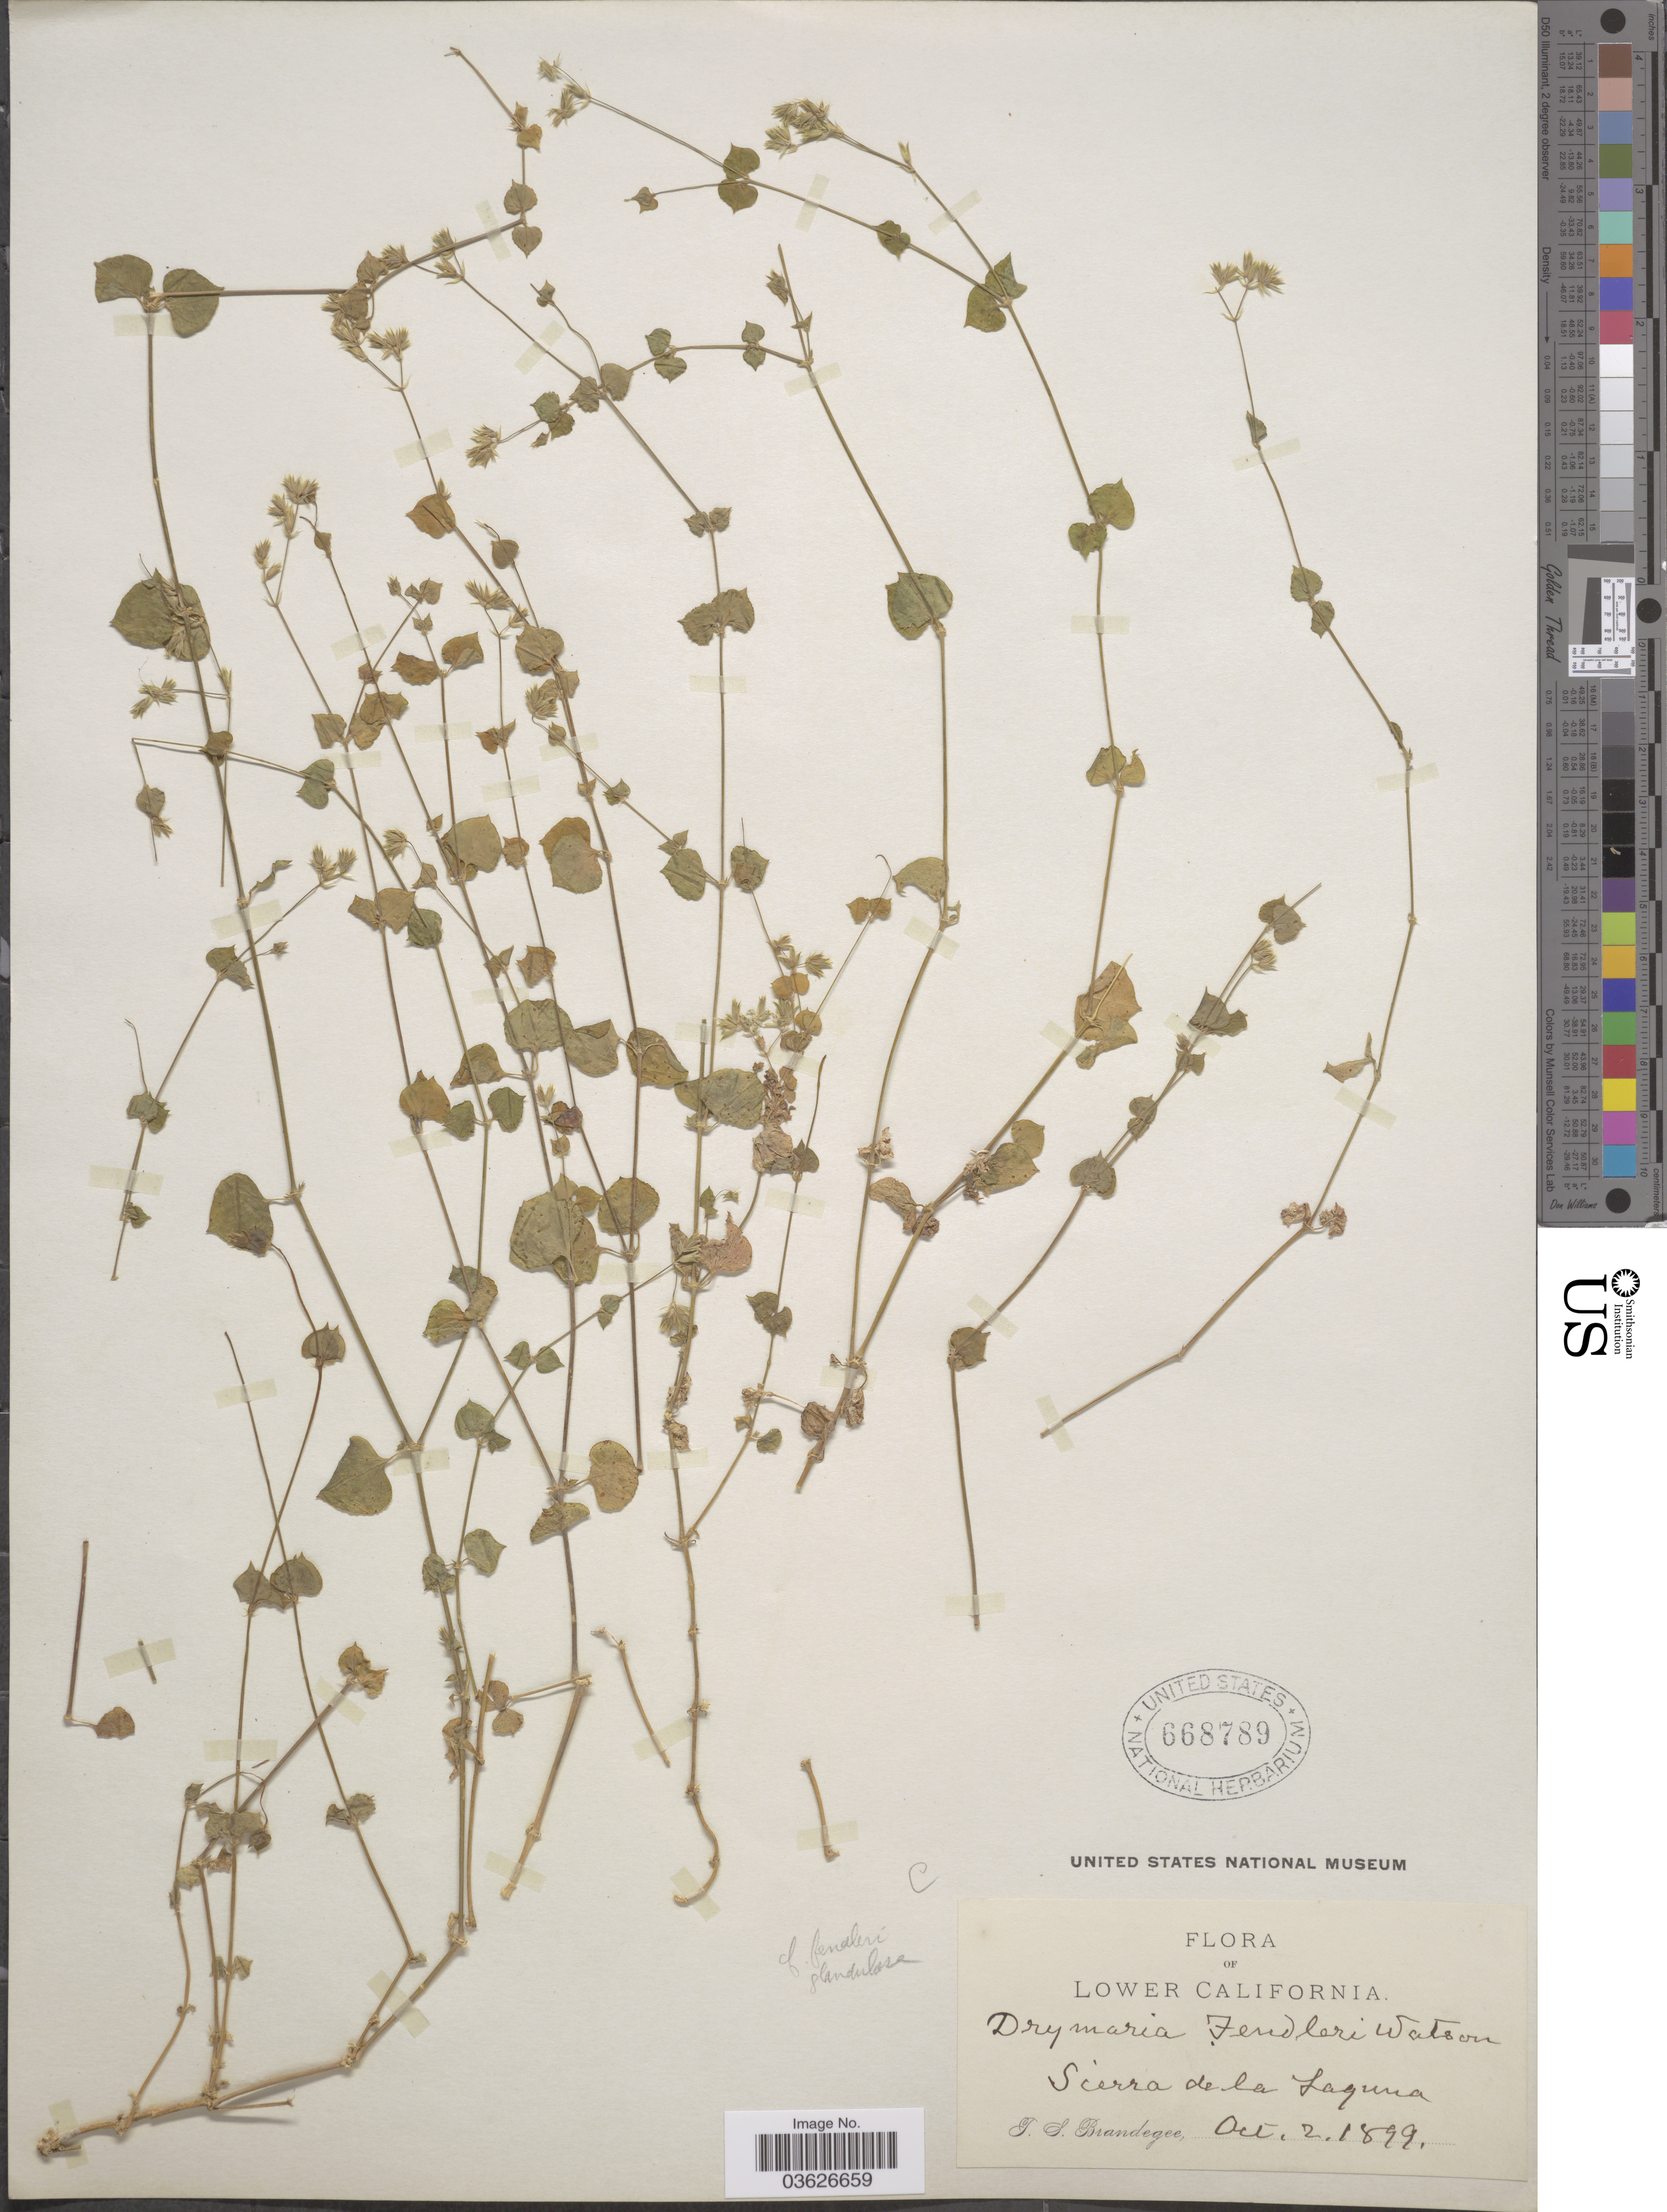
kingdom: Plantae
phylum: Tracheophyta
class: Magnoliopsida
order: Caryophyllales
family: Caryophyllaceae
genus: Drymaria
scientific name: Drymaria glandulosa var. perennis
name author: (M.E. Jones) Fosberg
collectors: T. S. Brandegee (herbarium)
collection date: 1899-10-02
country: Mexico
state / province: Baja California Sur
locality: Lower California. Sierra de la Laguna.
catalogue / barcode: US 668789